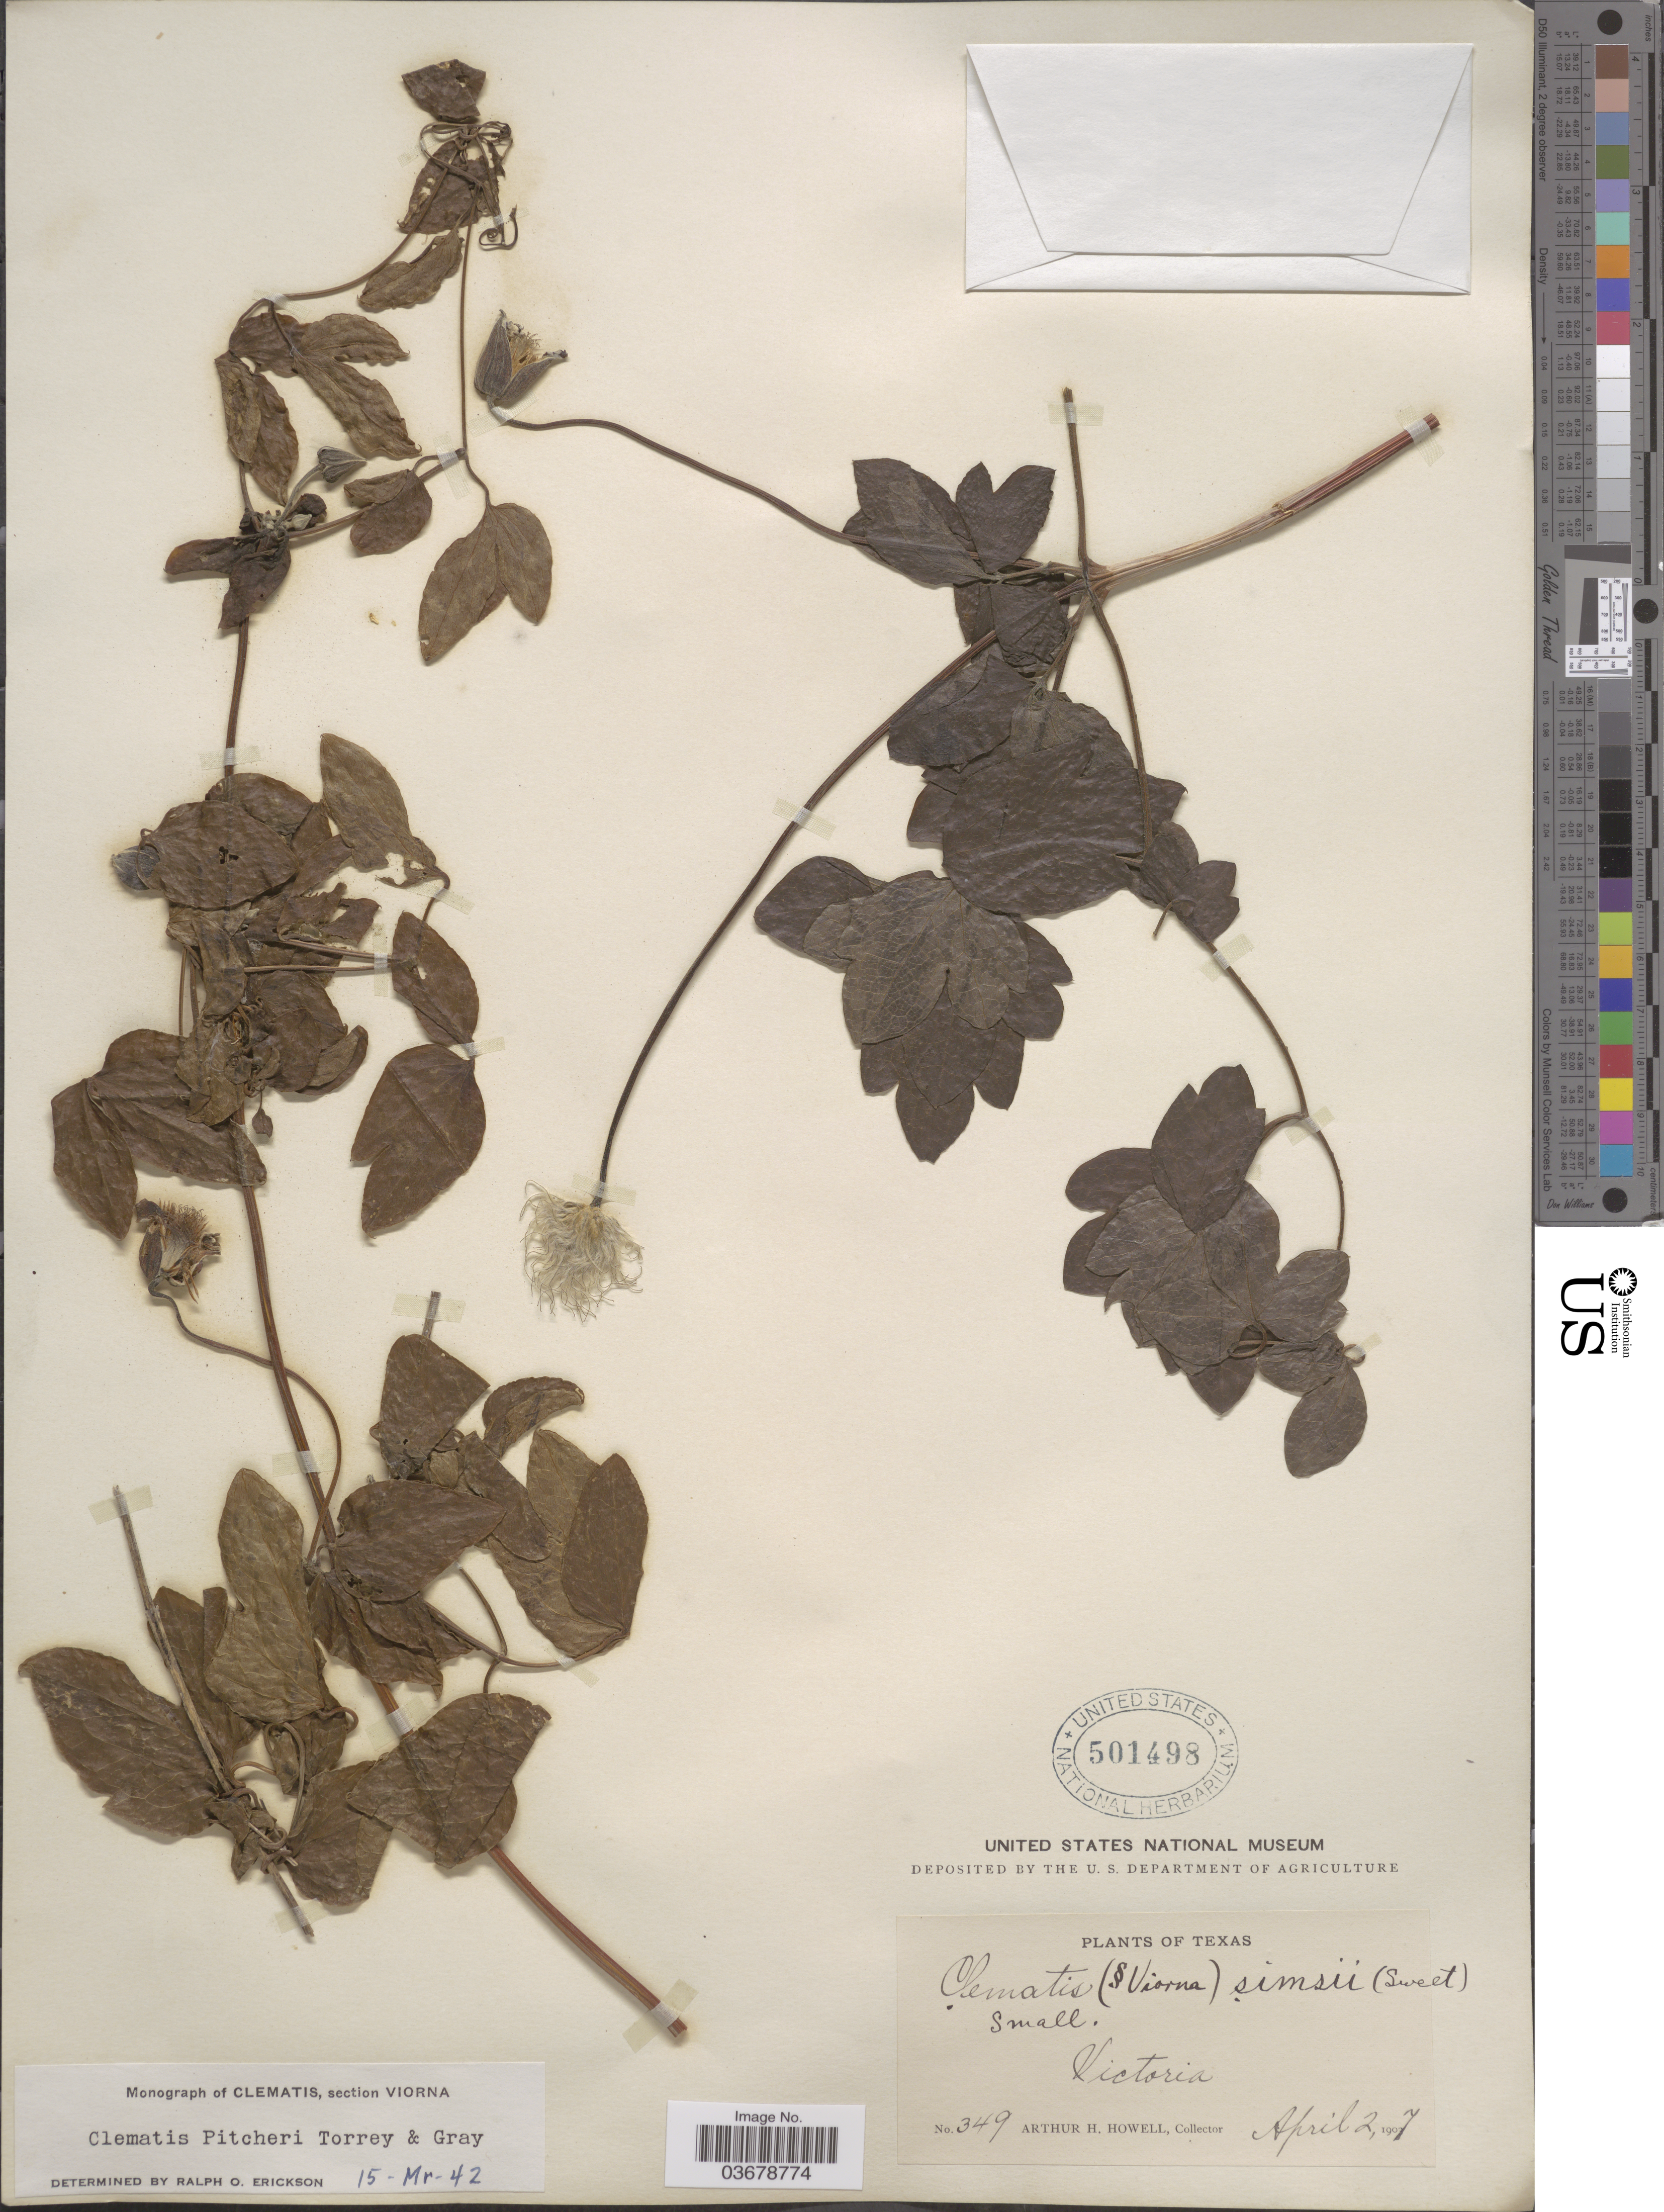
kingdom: Plantae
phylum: Tracheophyta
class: Magnoliopsida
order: Ranunculales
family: Ranunculaceae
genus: Clematis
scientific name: Clematis viorna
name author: L.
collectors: A. H. Howell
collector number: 349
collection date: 1907-04-02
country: United States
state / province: Texas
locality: Victoria.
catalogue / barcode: US 501498